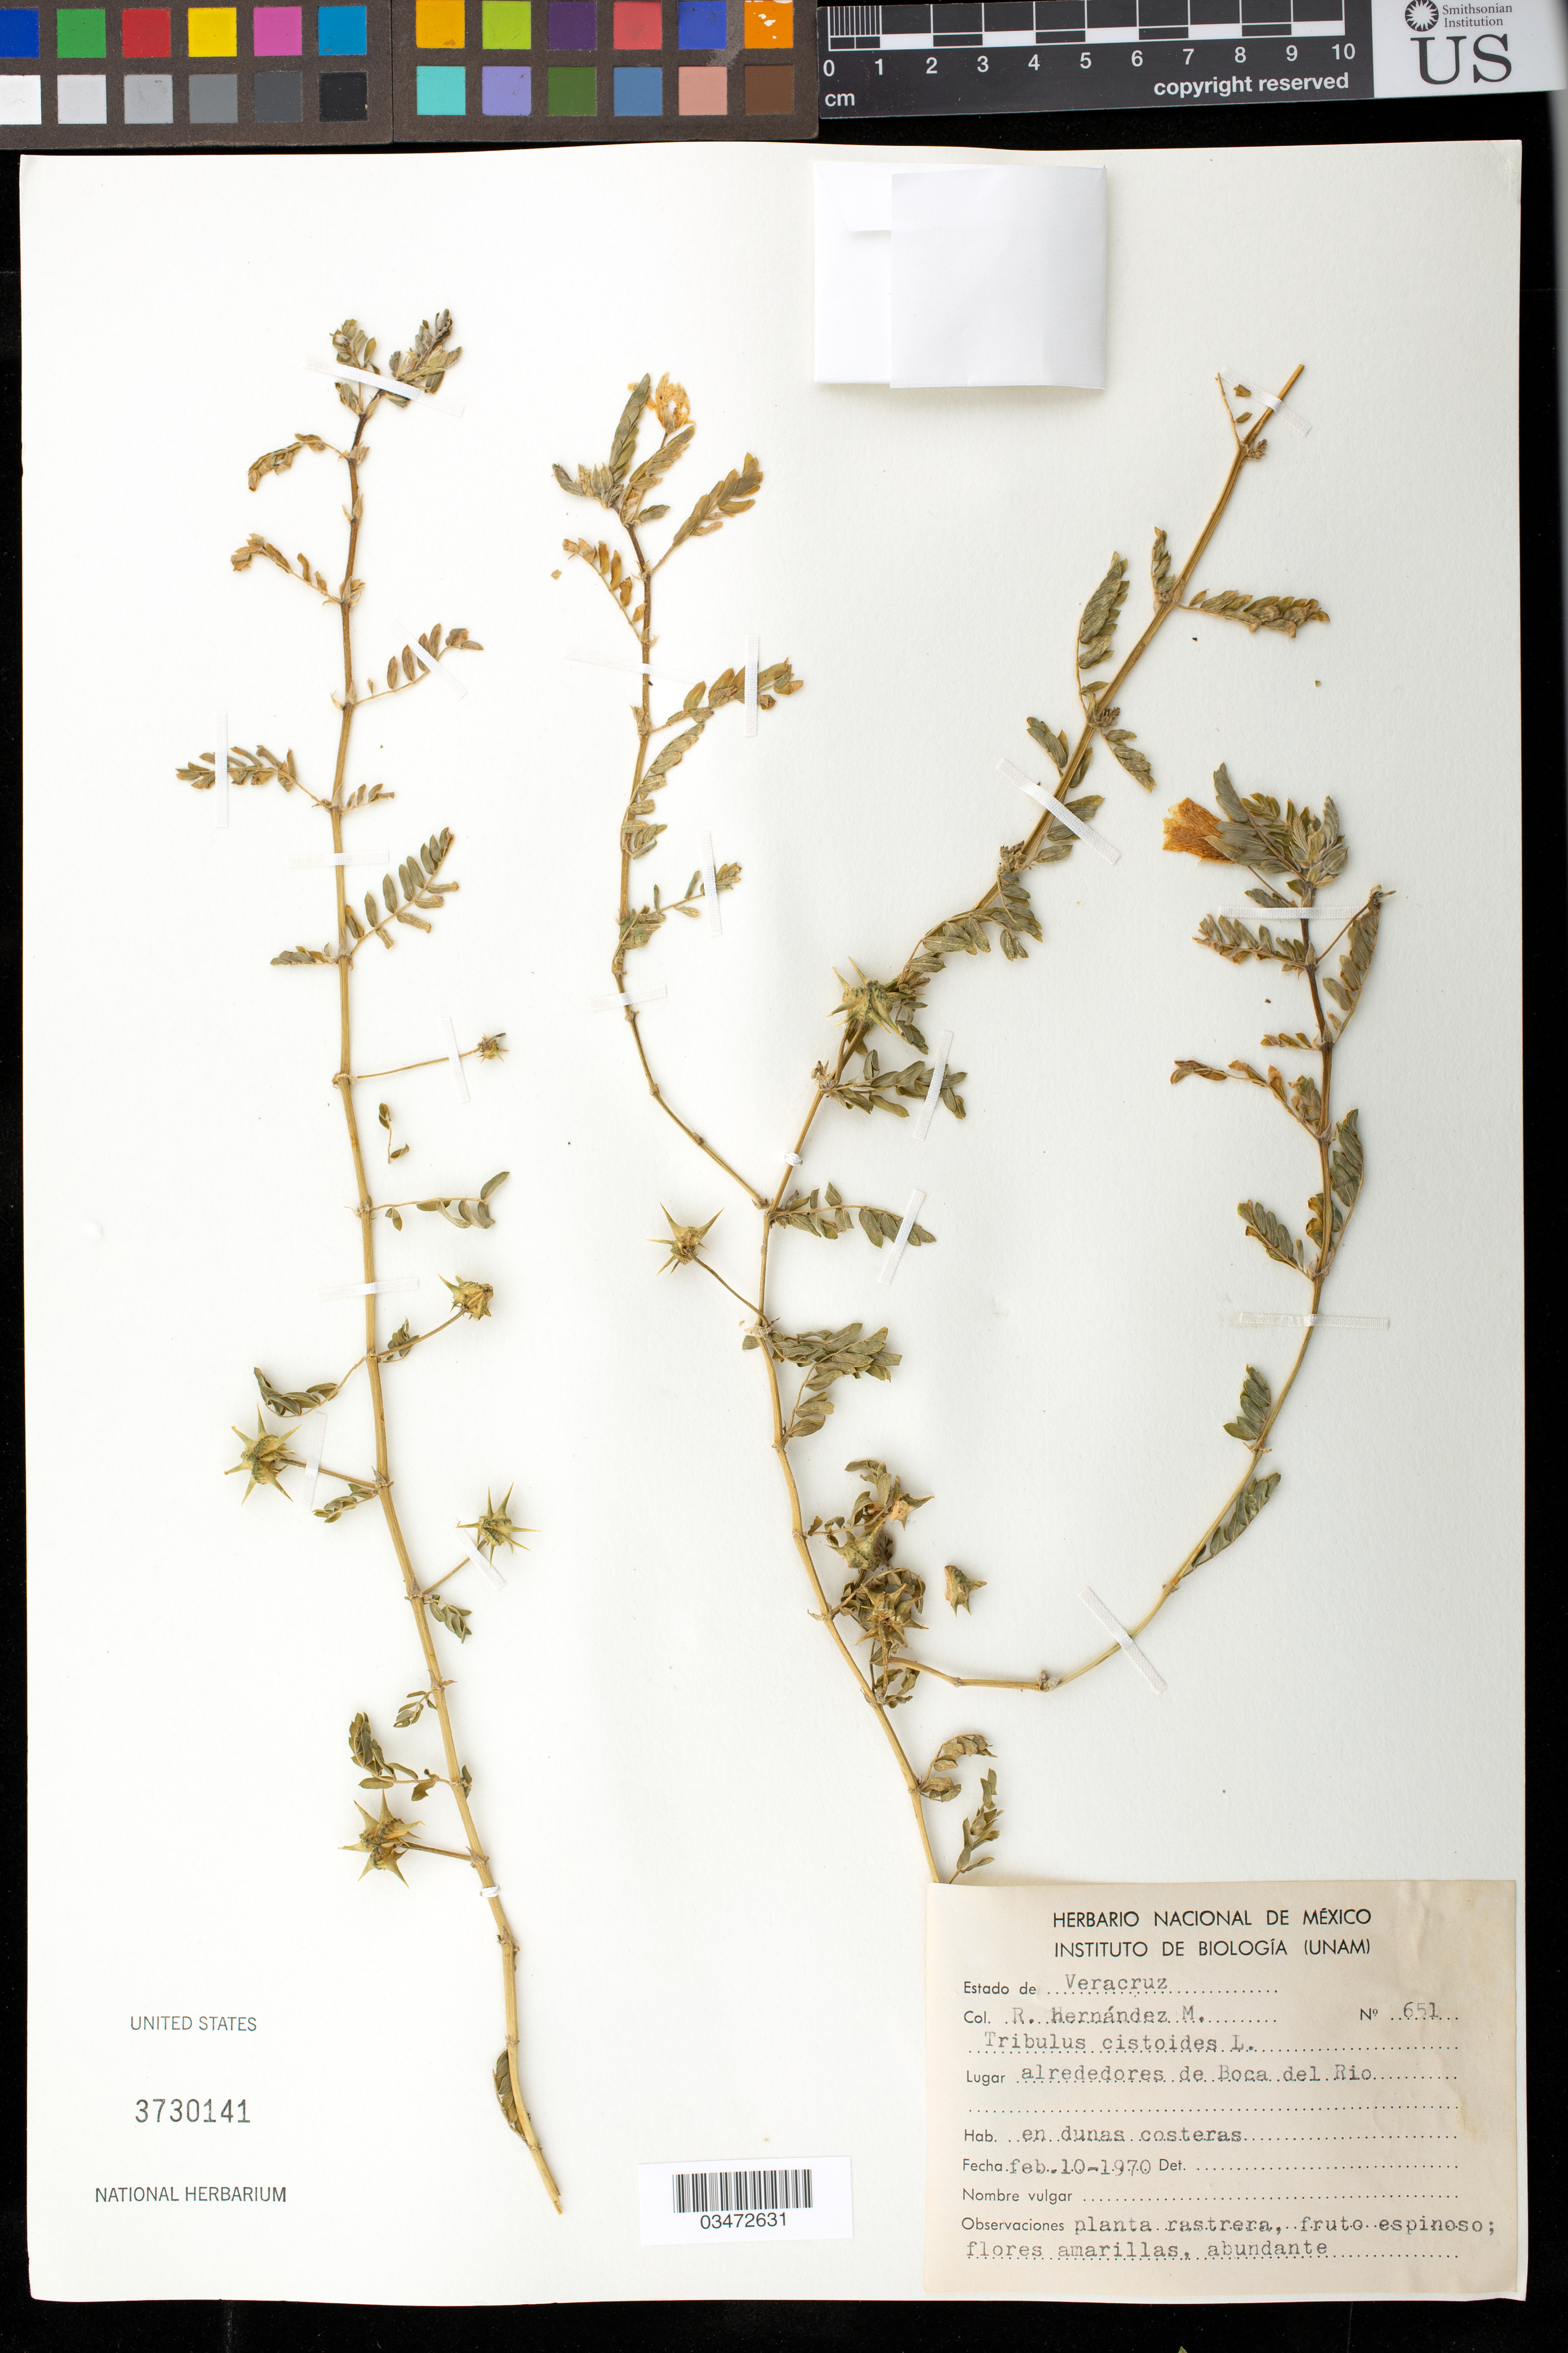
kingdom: Plantae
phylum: Tracheophyta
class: Magnoliopsida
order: Zygophyllales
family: Zygophyllaceae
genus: Tribulus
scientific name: Tribulus cistoides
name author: L.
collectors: R. Hernández M.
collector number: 651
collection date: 1970-02-10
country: Mexico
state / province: Veracruz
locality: alrededores de Boca del Rio.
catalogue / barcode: US 3730141